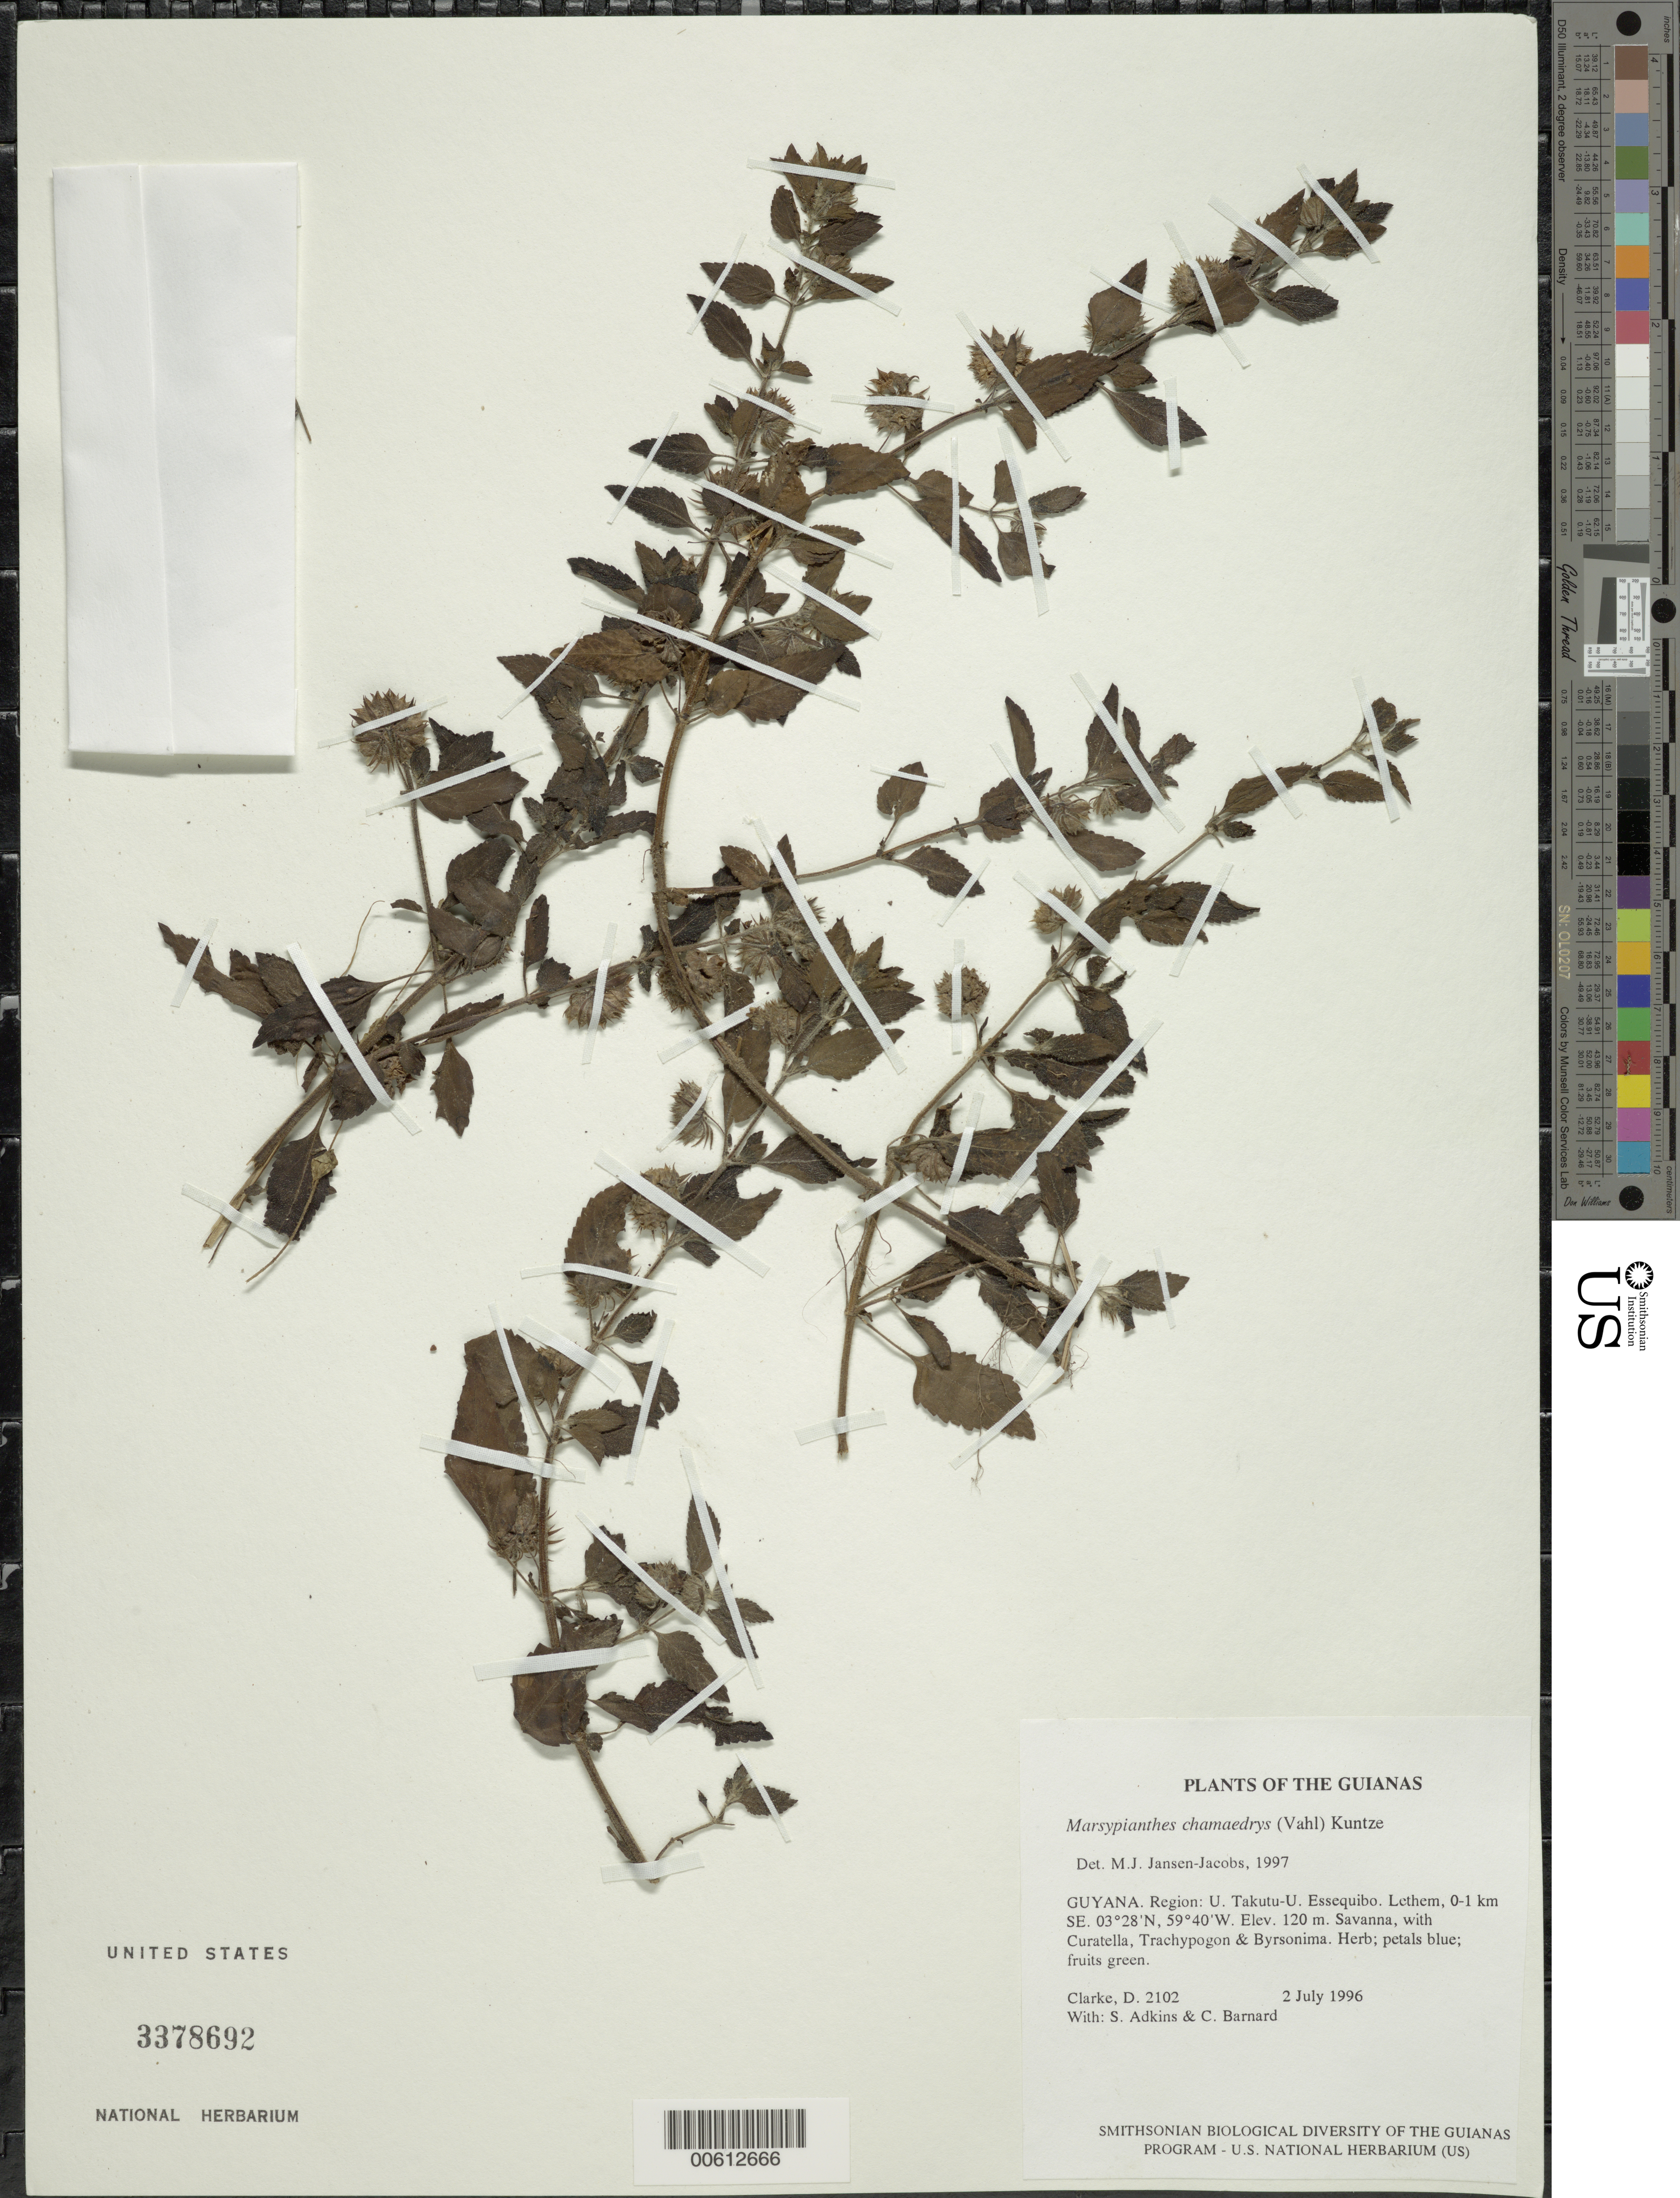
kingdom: Plantae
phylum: Tracheophyta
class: Magnoliopsida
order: Lamiales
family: Lamiaceae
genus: Marsypianthes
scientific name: Marsypianthes chamaedrys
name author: (Vahl) Kuntze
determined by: Jansen-Jacobs, M. J., (U), Nationaal Herbarium Nederland, Utrecht University branch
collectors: H. D. Clarke, S. Adkins & C. Bernard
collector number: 2102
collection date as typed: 2 July 1996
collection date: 1996-07-02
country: Guyana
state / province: U. Takutu-U. Essequibo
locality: Lethem, 0-1 km SE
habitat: Savanna, with Curatella, Trachypogon & Byrsonima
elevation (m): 120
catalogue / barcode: US 3378692